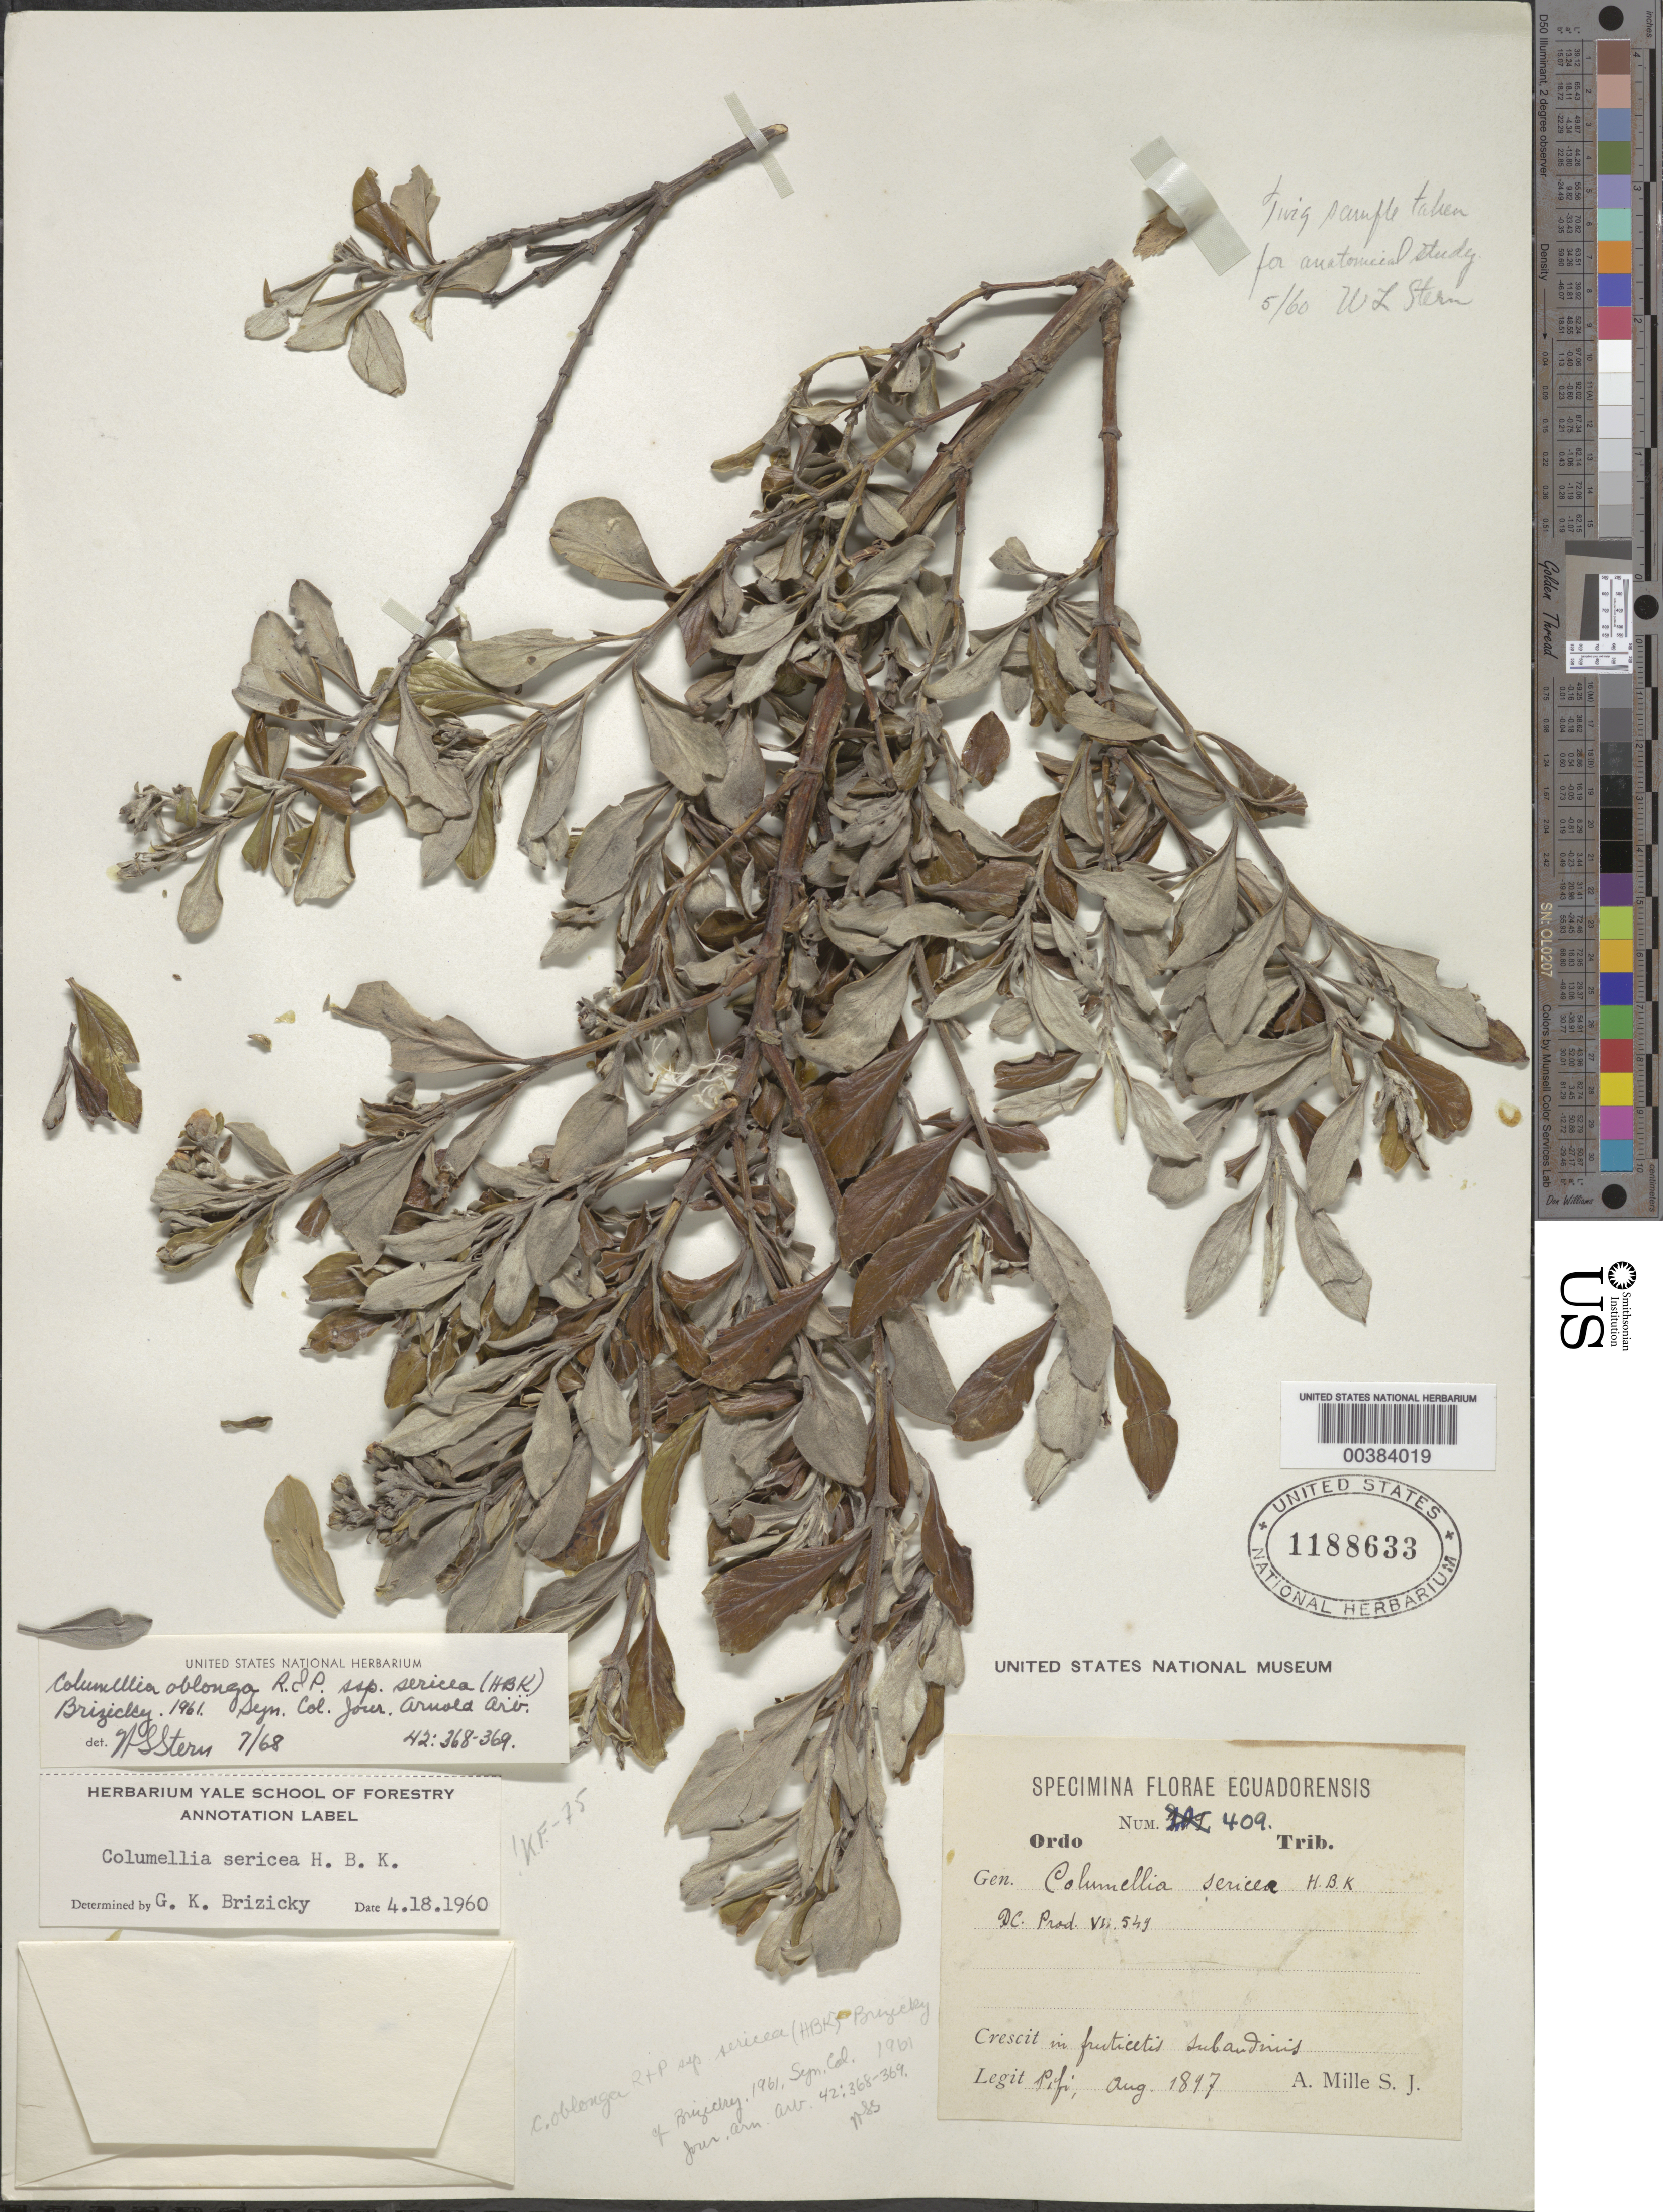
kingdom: Plantae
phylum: Tracheophyta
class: Magnoliopsida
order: Bruniales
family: Columelliaceae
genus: Columellia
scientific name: Columellia oblonga subsp. sericea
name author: (Kunth) Brizicky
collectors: S. J. A. Mille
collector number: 409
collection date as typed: Aug 1897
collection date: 1897-08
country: Ecuador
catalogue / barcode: US 1188633